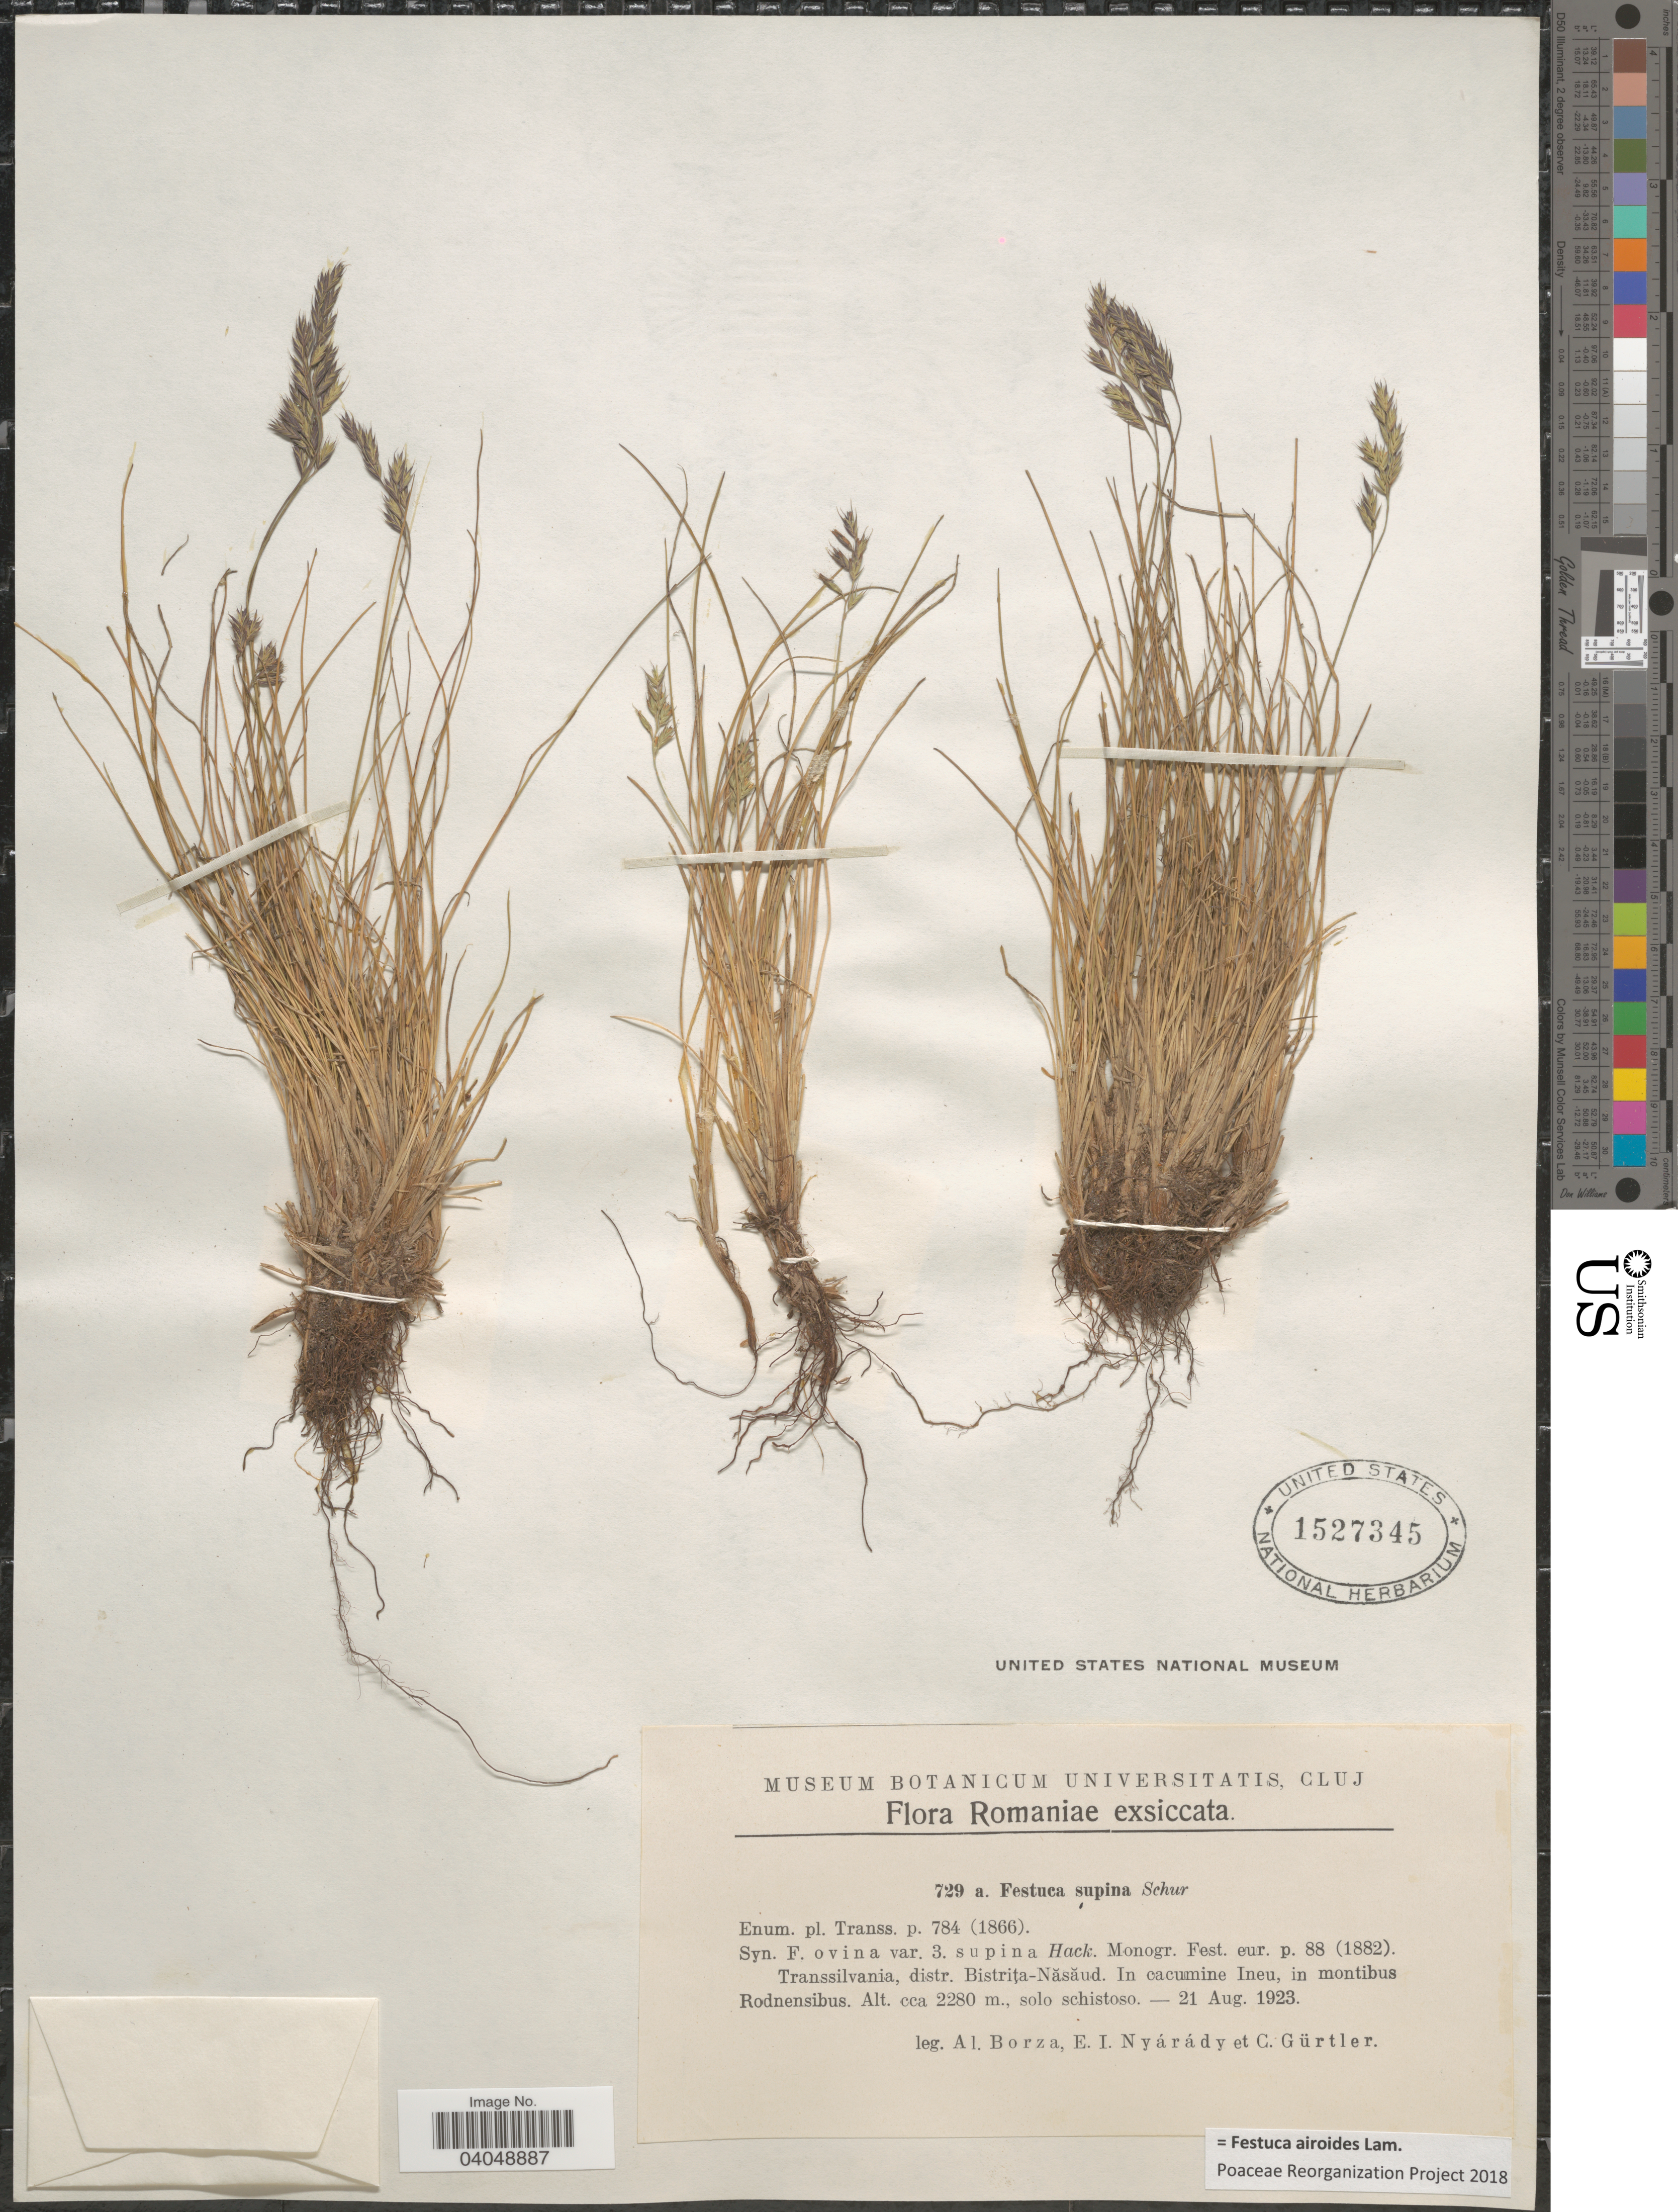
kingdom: Plantae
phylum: Tracheophyta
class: Liliopsida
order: Poales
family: Poaceae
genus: Festuca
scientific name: Festuca airoides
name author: Lam.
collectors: A. Borza, E. Nyárády & C. Gürtler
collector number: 729 a.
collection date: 1923-08-21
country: Romania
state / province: Bistrita-Nasaud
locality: Transsilvania, distr. Bistriţa-Năsăud. In cacumine Ineu, in montibus Rodnensibus. Solo schistoso.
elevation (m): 2280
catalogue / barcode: US 1527345